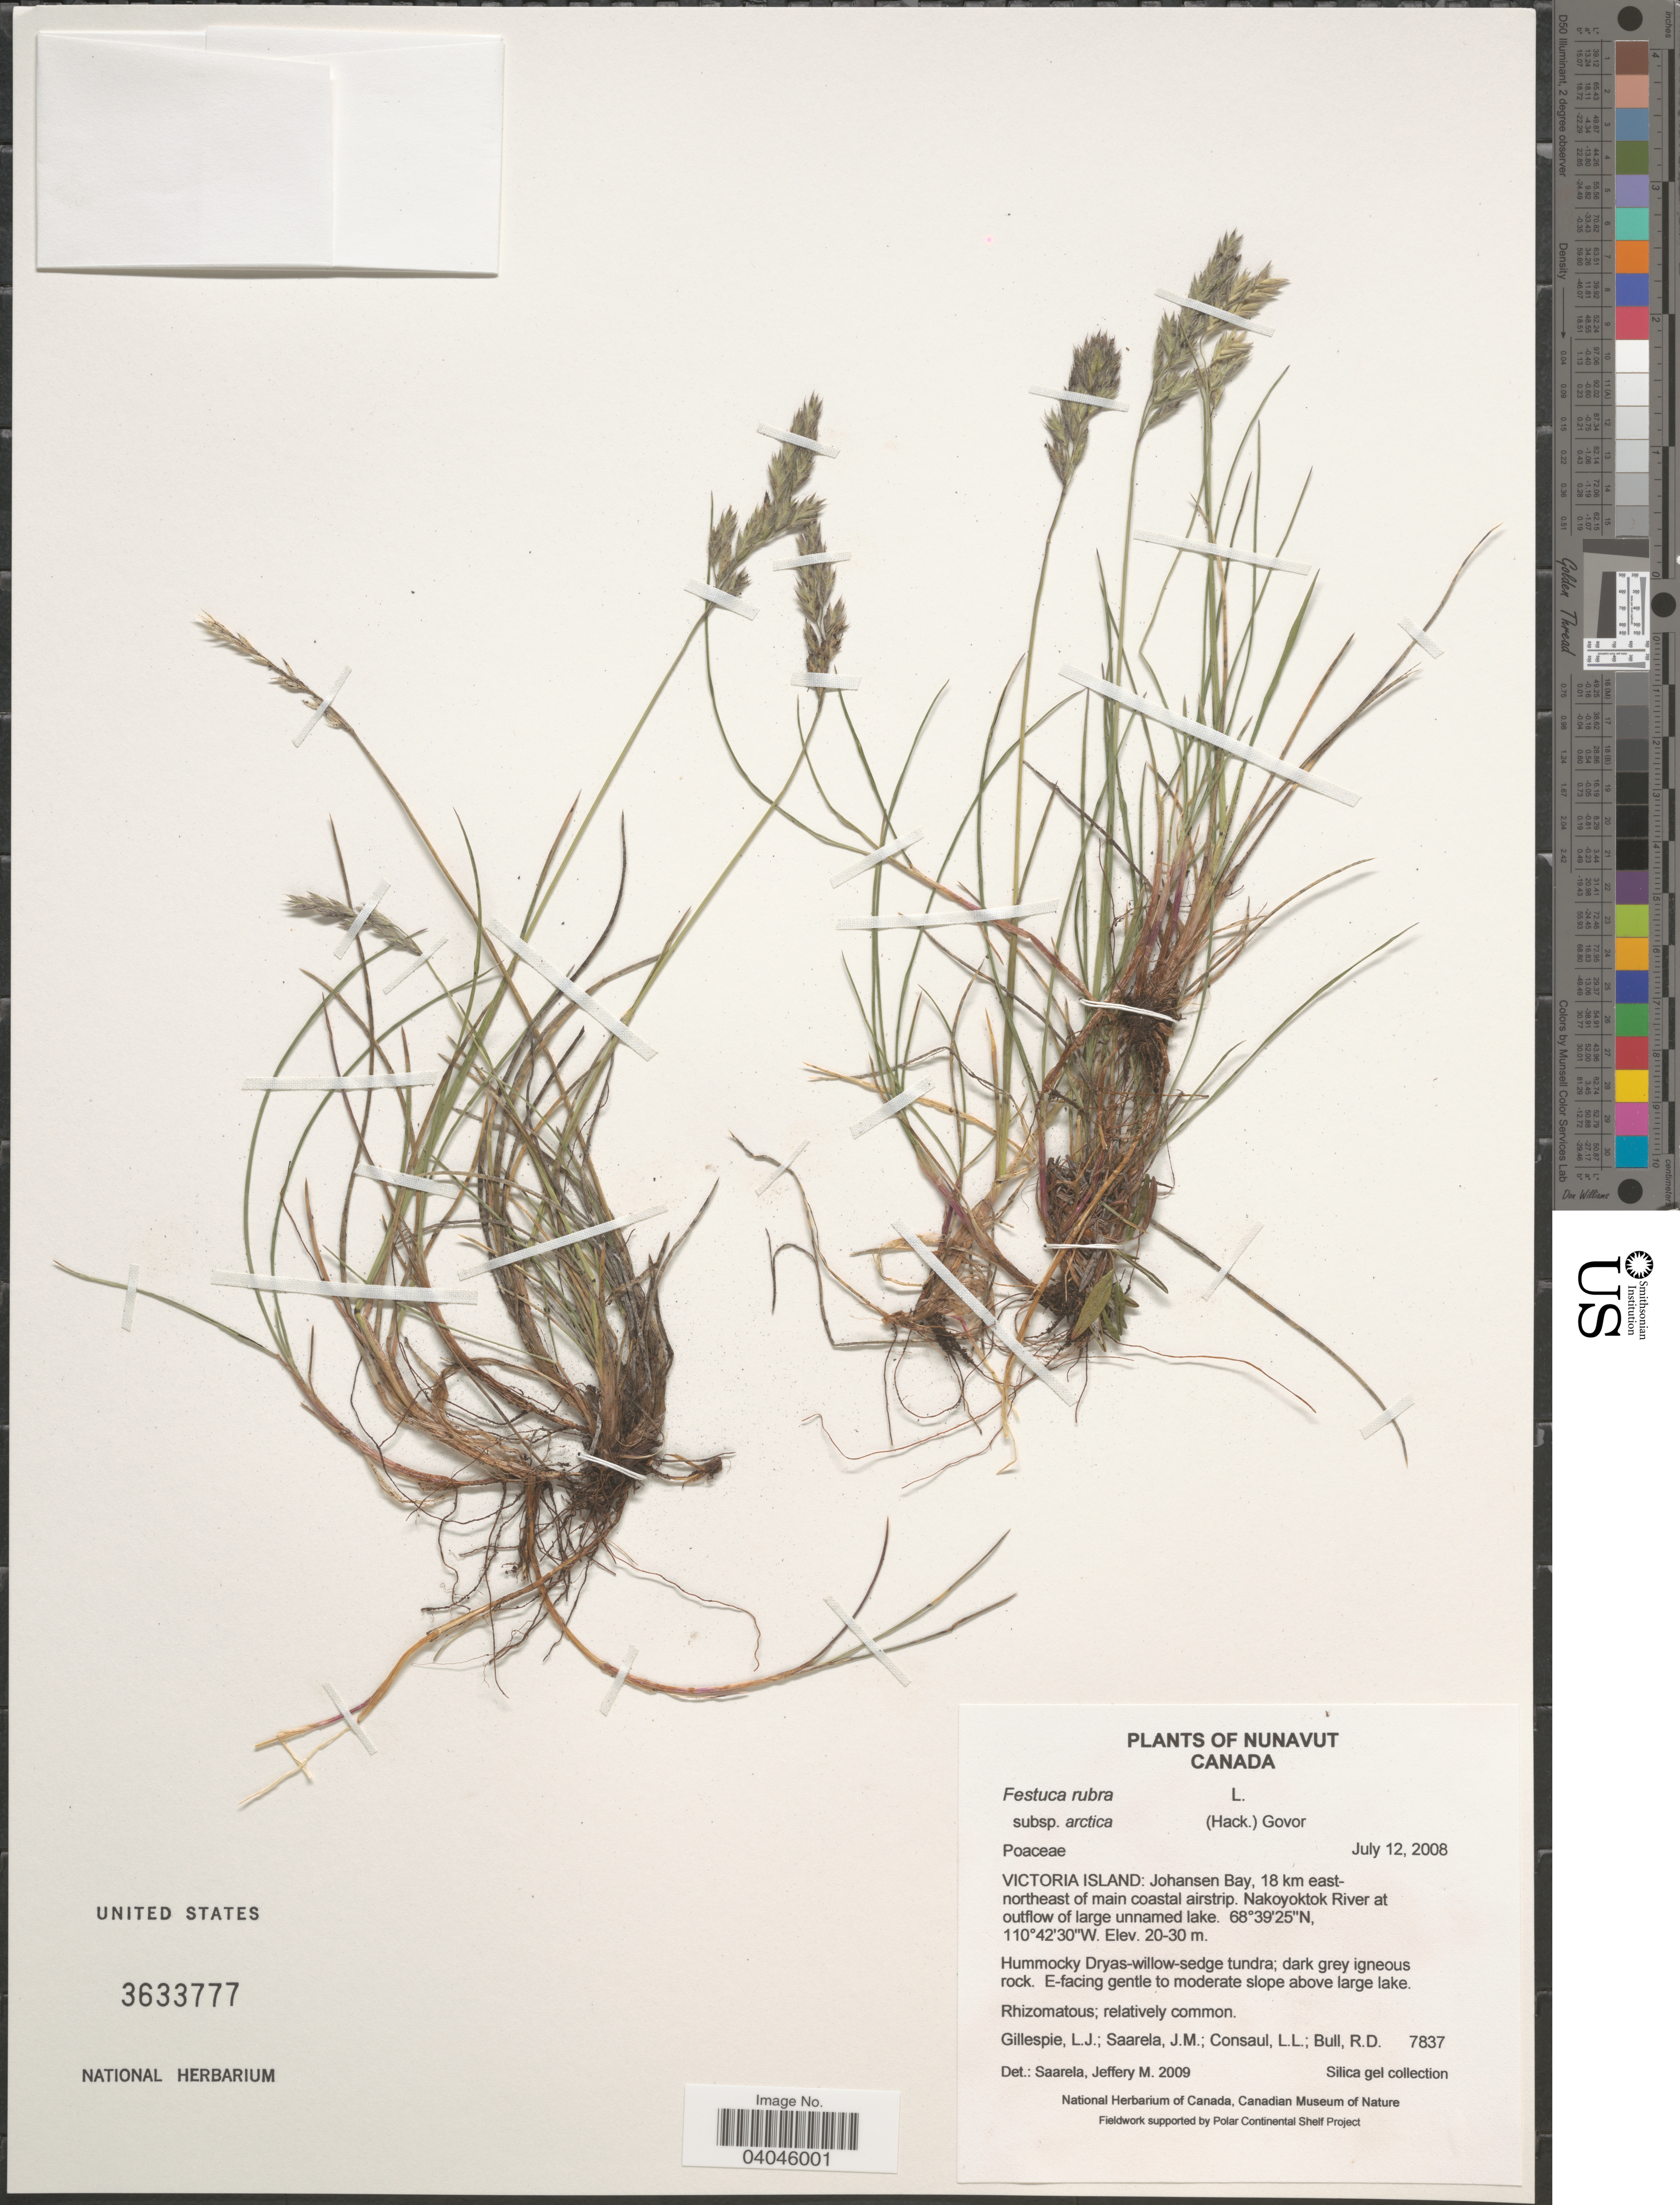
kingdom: Plantae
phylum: Tracheophyta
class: Liliopsida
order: Poales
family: Poaceae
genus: Festuca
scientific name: Festuca rubra subsp. arctica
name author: (Hack.) Govor.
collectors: L. Gillespie, J. Saarela, L. Consaul & R. Bull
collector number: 7837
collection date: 2008-07-12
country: Canada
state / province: Nunavut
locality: Victoria Island: Johansen Bay, 18 km east-northeast of main coastal airstrip. Nakoyoktok River at outflow of large unnamed lake. E-facing gentle to moderate slope above large lake.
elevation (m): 20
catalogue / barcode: US 3633777